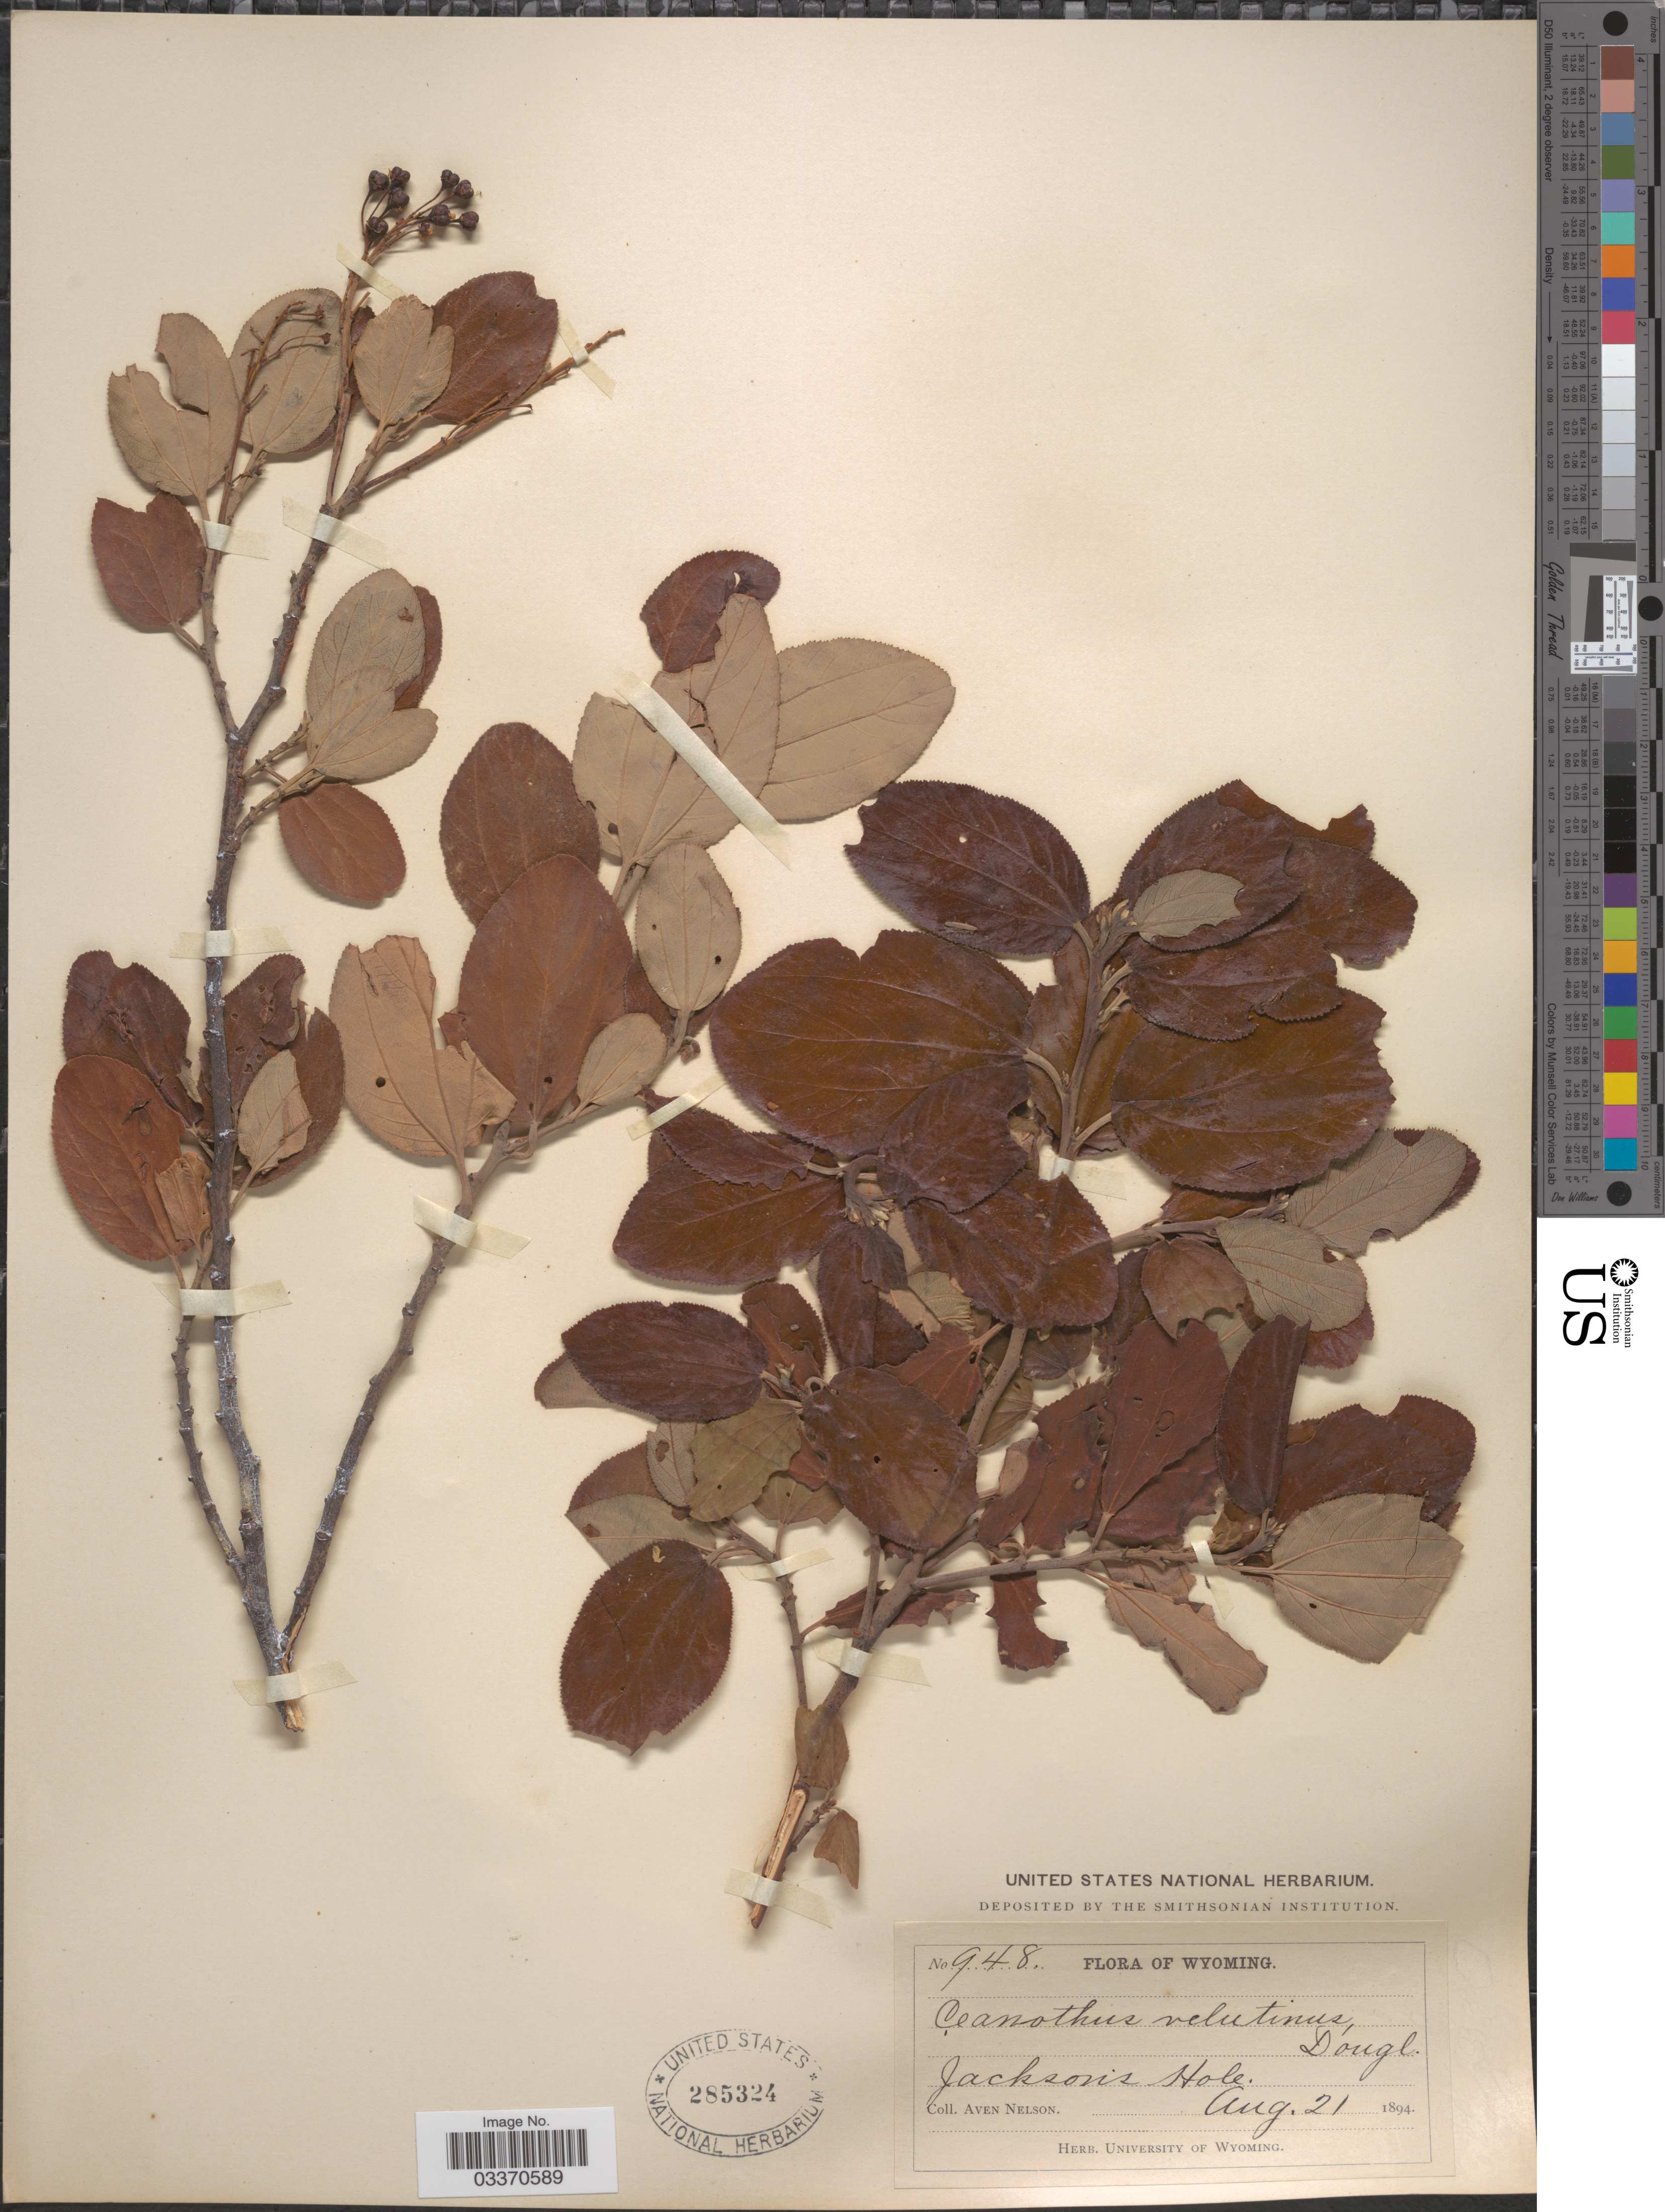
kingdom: Plantae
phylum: Tracheophyta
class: Magnoliopsida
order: Rosales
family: Rhamnaceae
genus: Ceanothus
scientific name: Ceanothus velutinus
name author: Douglas ex Hook.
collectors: A. Nelson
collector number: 948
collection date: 1894-08-21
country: United States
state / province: Wyoming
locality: Jackson's Hole.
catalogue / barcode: US 285324